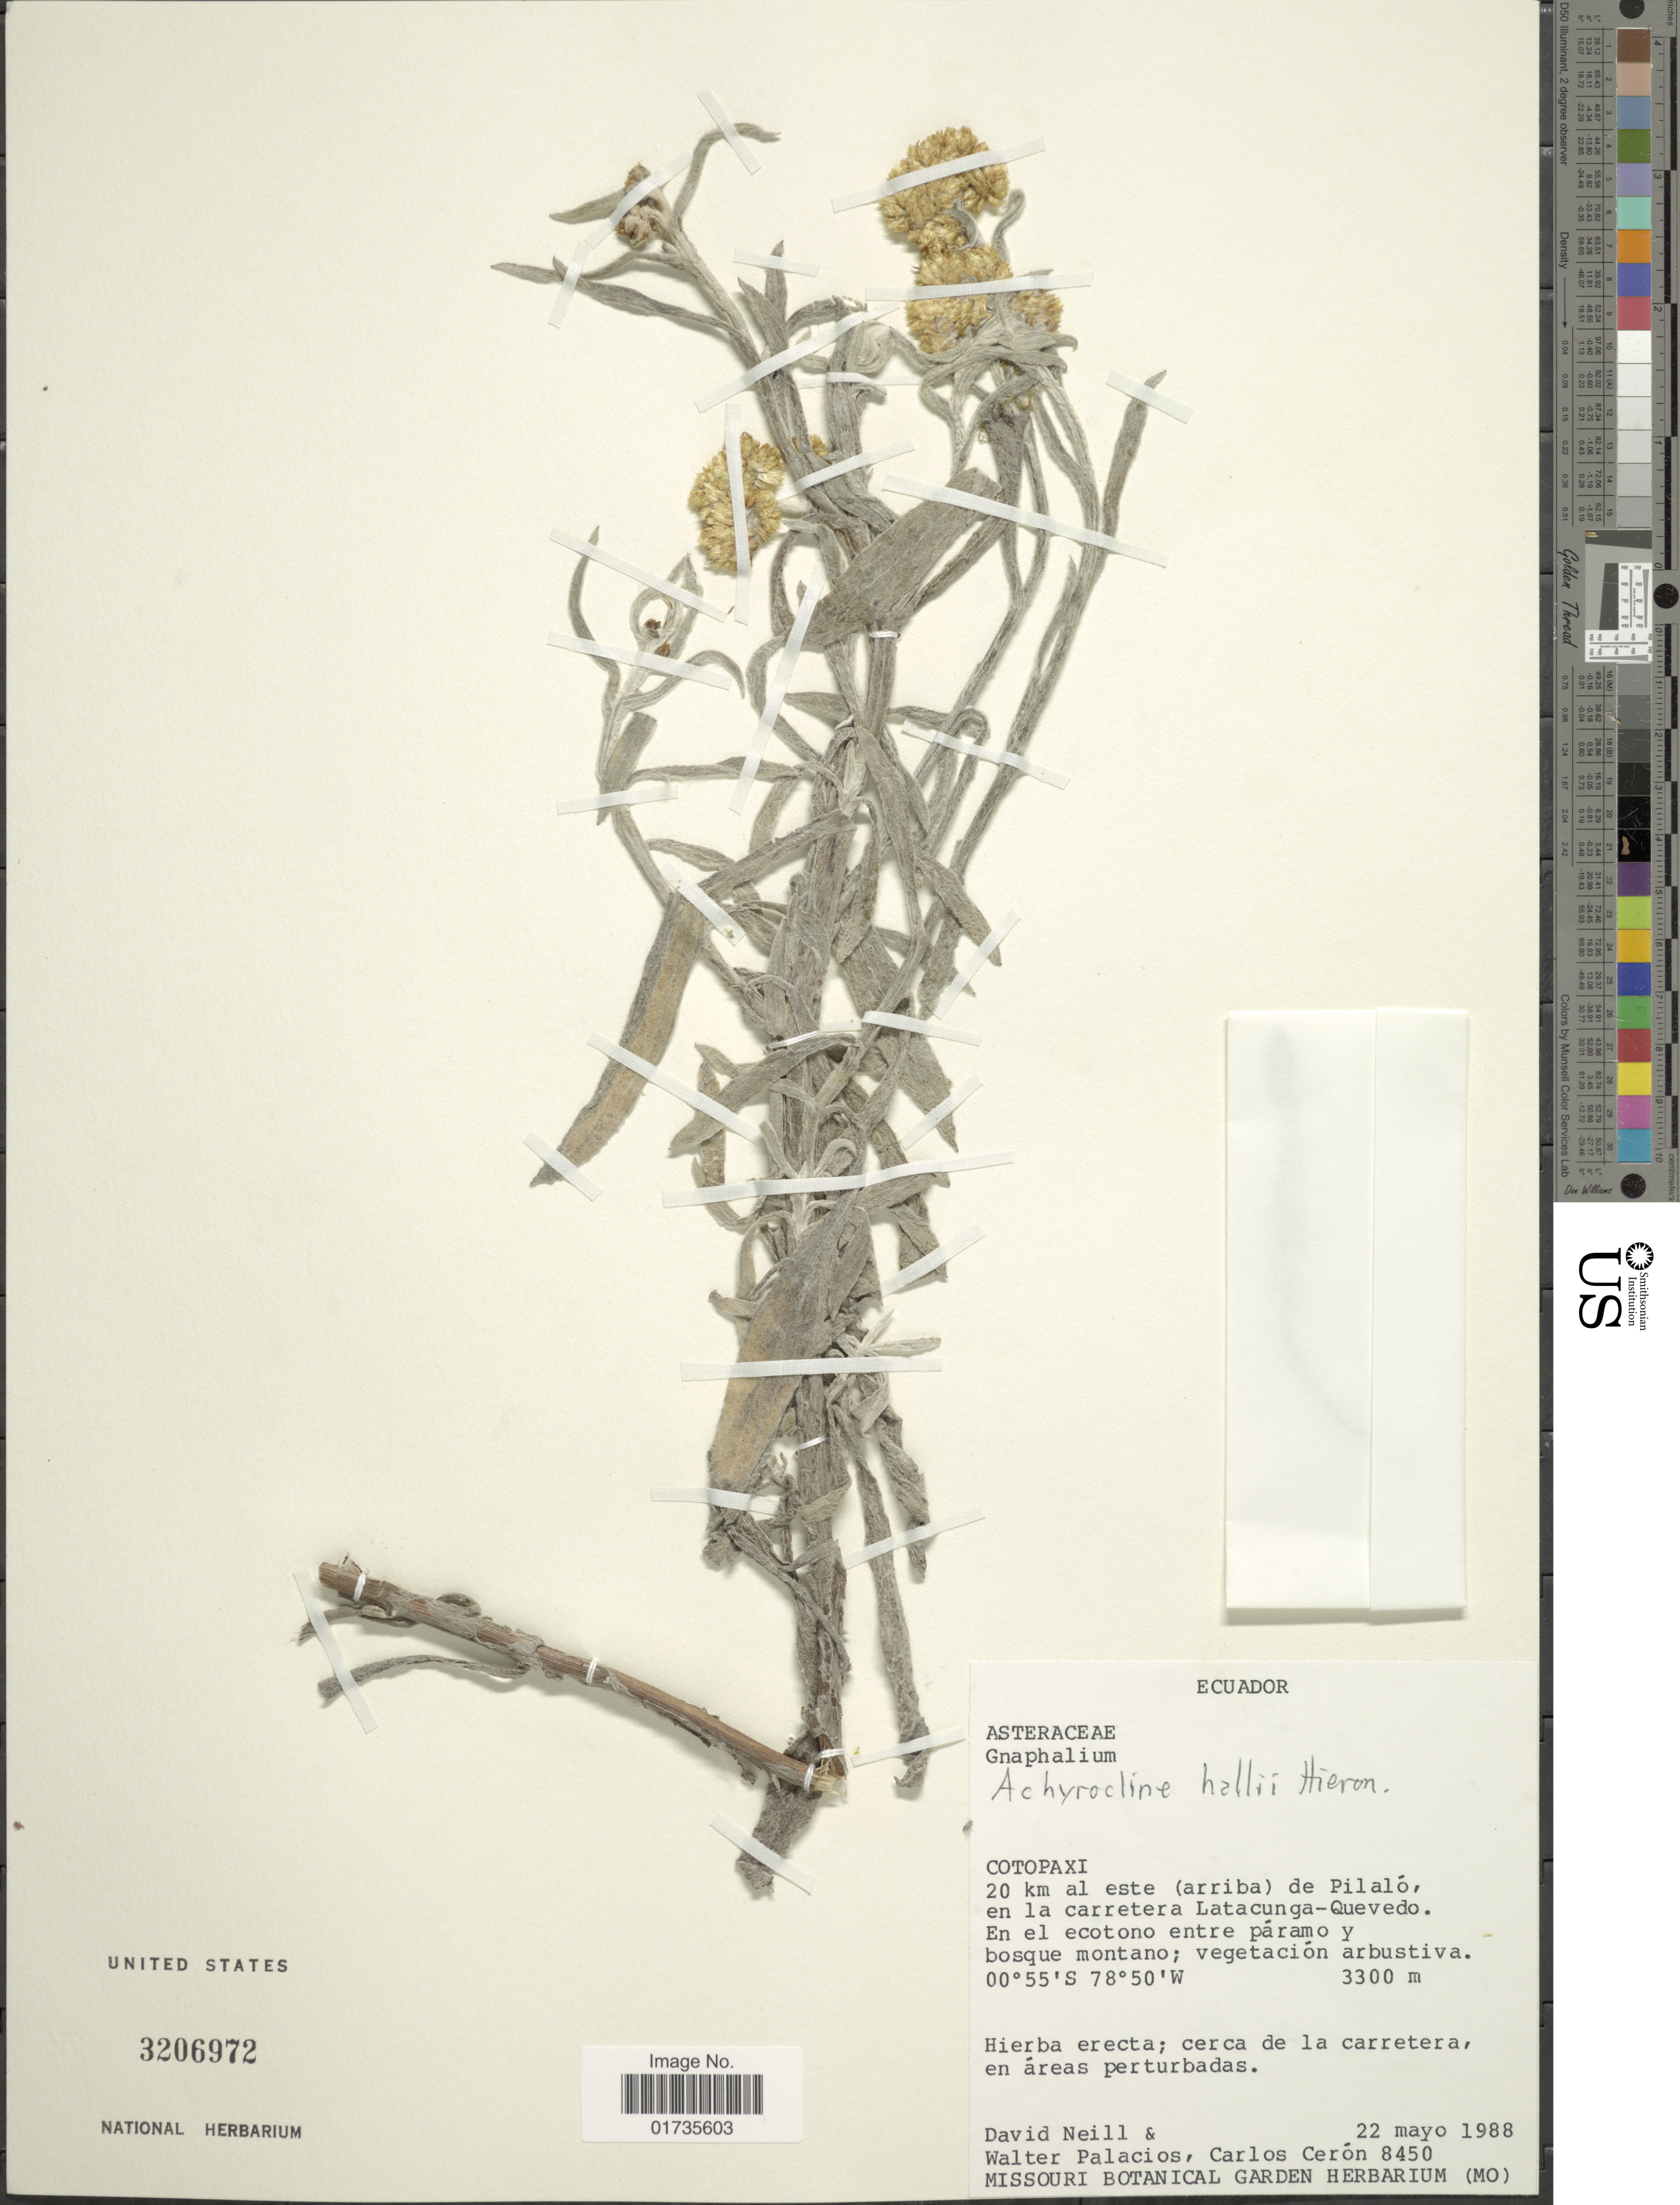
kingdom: Plantae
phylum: Tracheophyta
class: Magnoliopsida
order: Asterales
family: Asteraceae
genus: Achyrocline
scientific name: Achyrocline halli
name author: Hieron.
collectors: D. A. Neill, W. Palacios & C. E. Cerón M.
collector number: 8450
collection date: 1988-05-22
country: Ecuador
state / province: Cotopaxi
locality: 20 km al este (arriba) de Pilalo, en la carretera Latacunga-Quevedo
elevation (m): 3300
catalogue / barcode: US 3206972